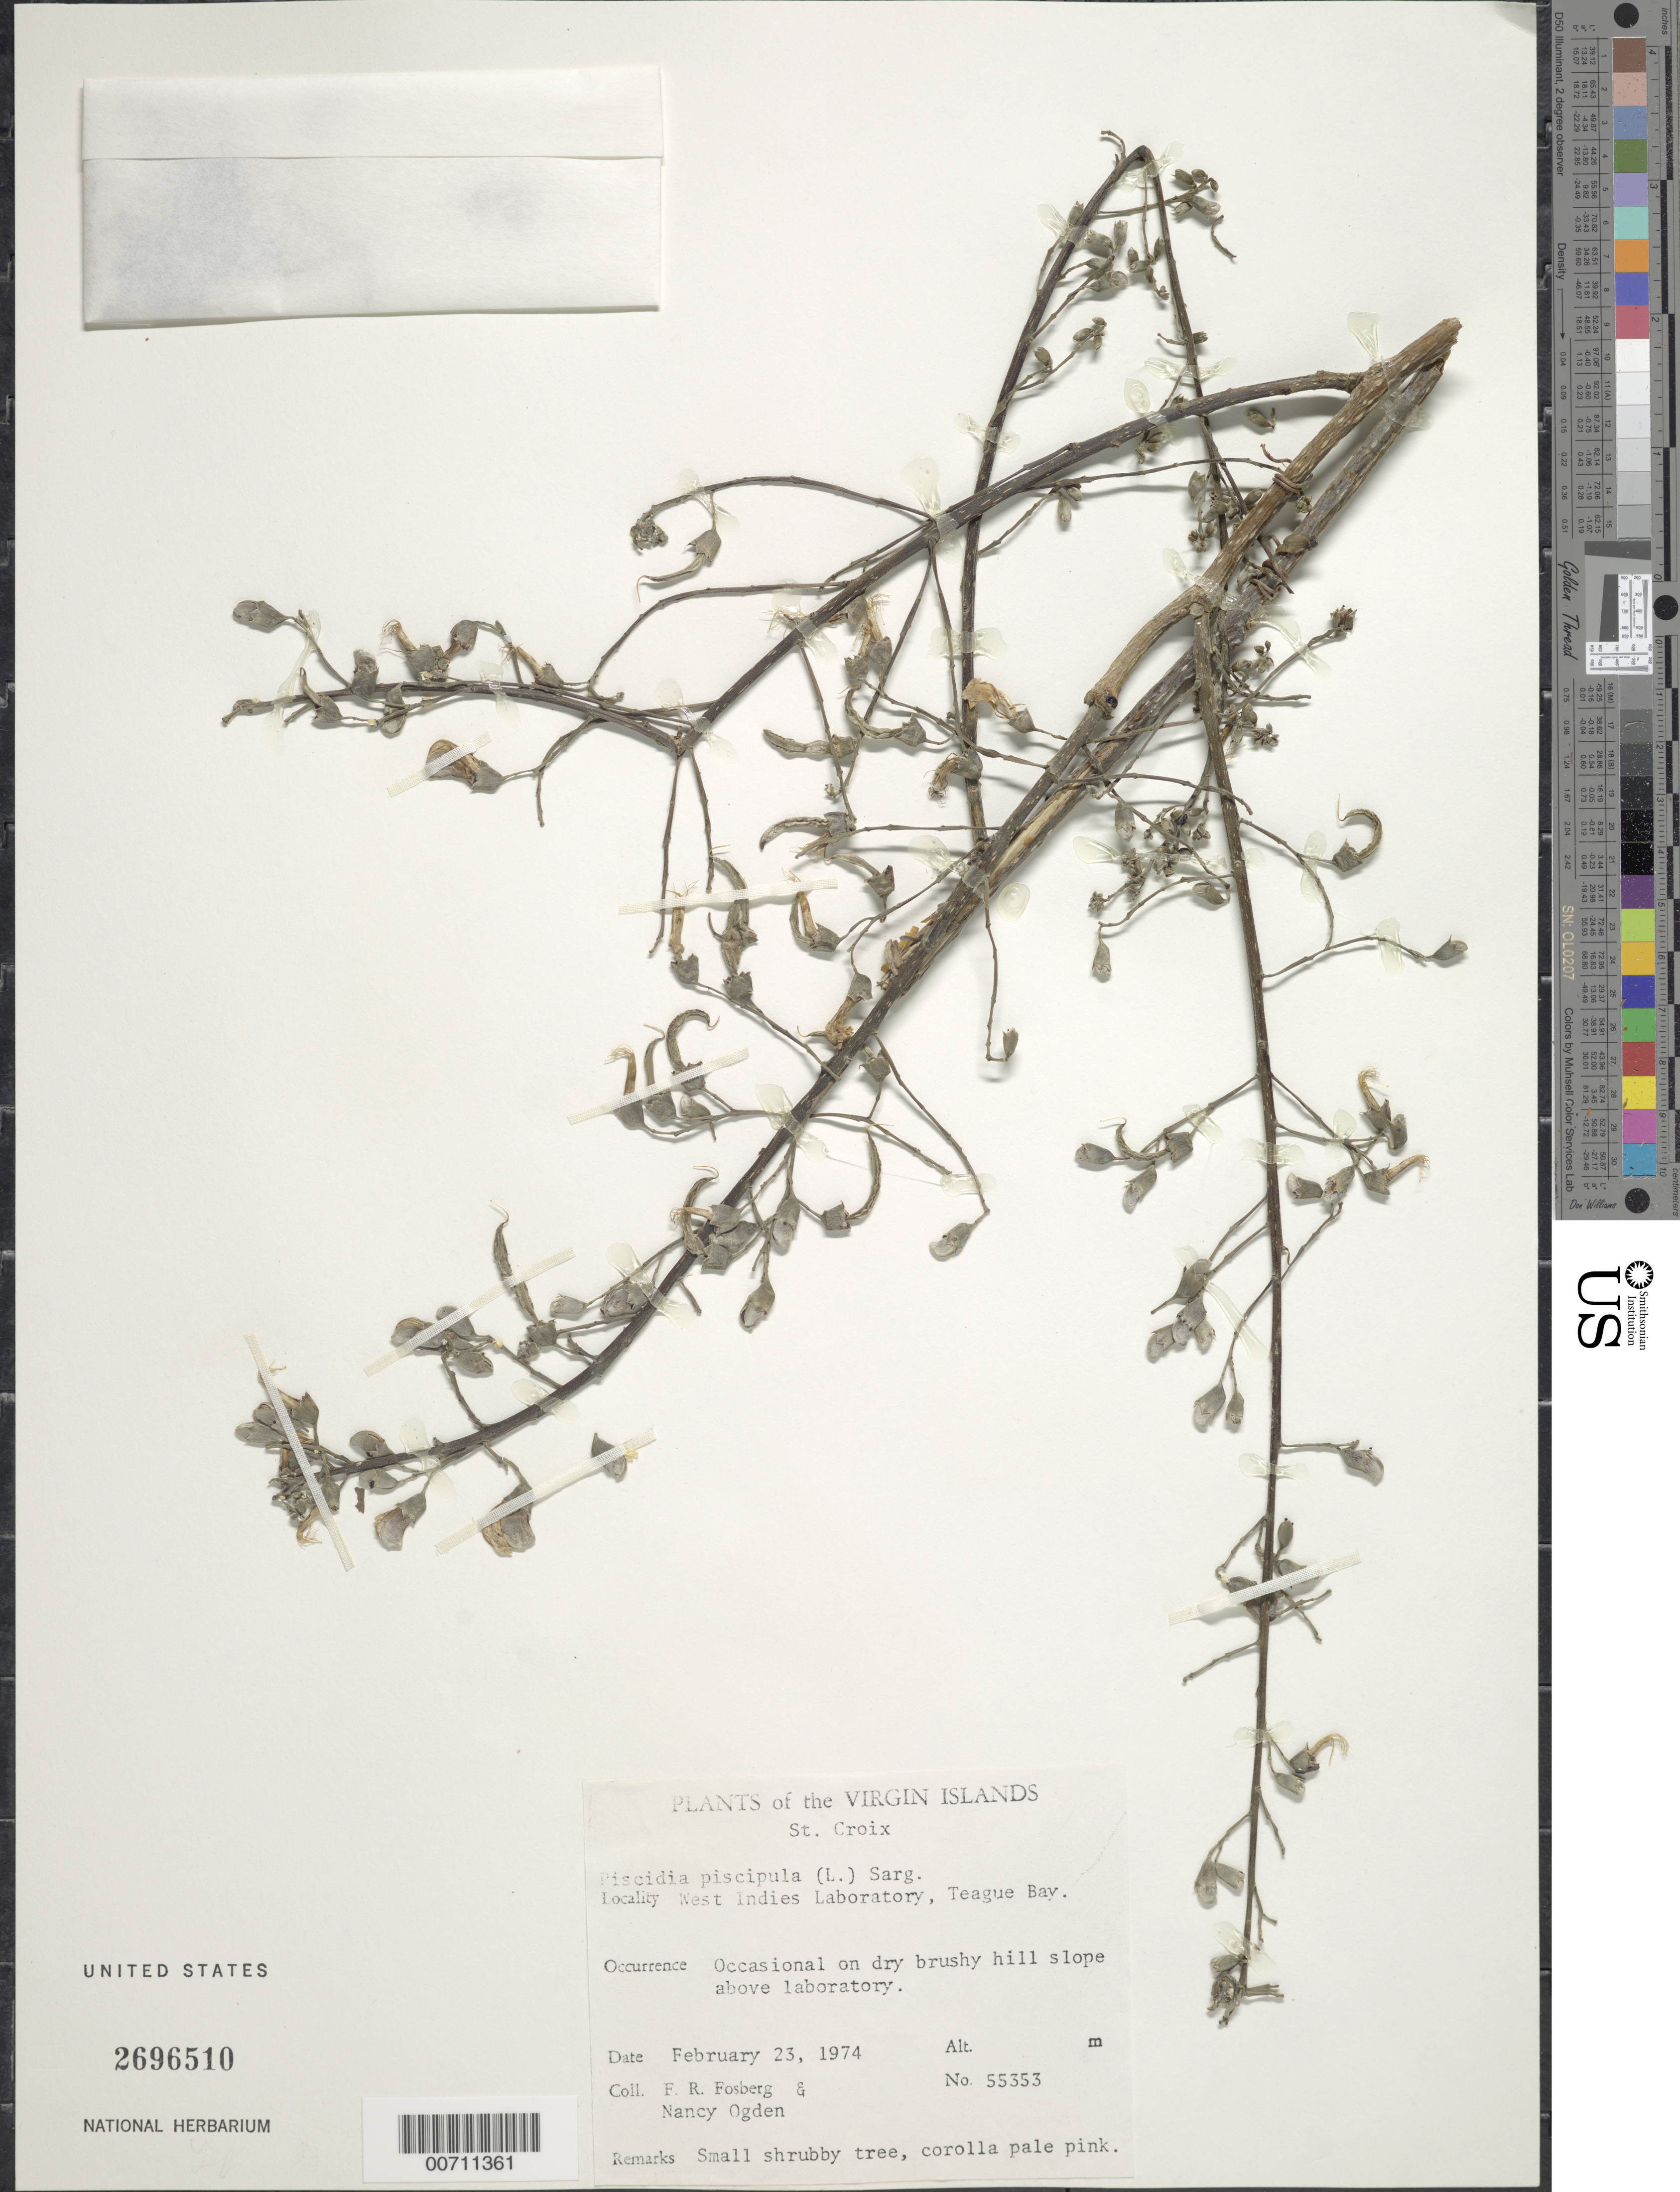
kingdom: Plantae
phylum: Tracheophyta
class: Magnoliopsida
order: Fabales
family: Fabaceae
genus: Piscidia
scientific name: Piscidia piscipula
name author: (L.) Sarg.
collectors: F. R. Fosberg & N. Ogden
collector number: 55353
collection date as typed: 23 Feb 1974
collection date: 1974-02-23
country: U.S. Virgin Islands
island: St. Croix Island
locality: West Indies Lab., Teague Bay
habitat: On dry brushy hill slope above laboratory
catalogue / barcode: US 2696510